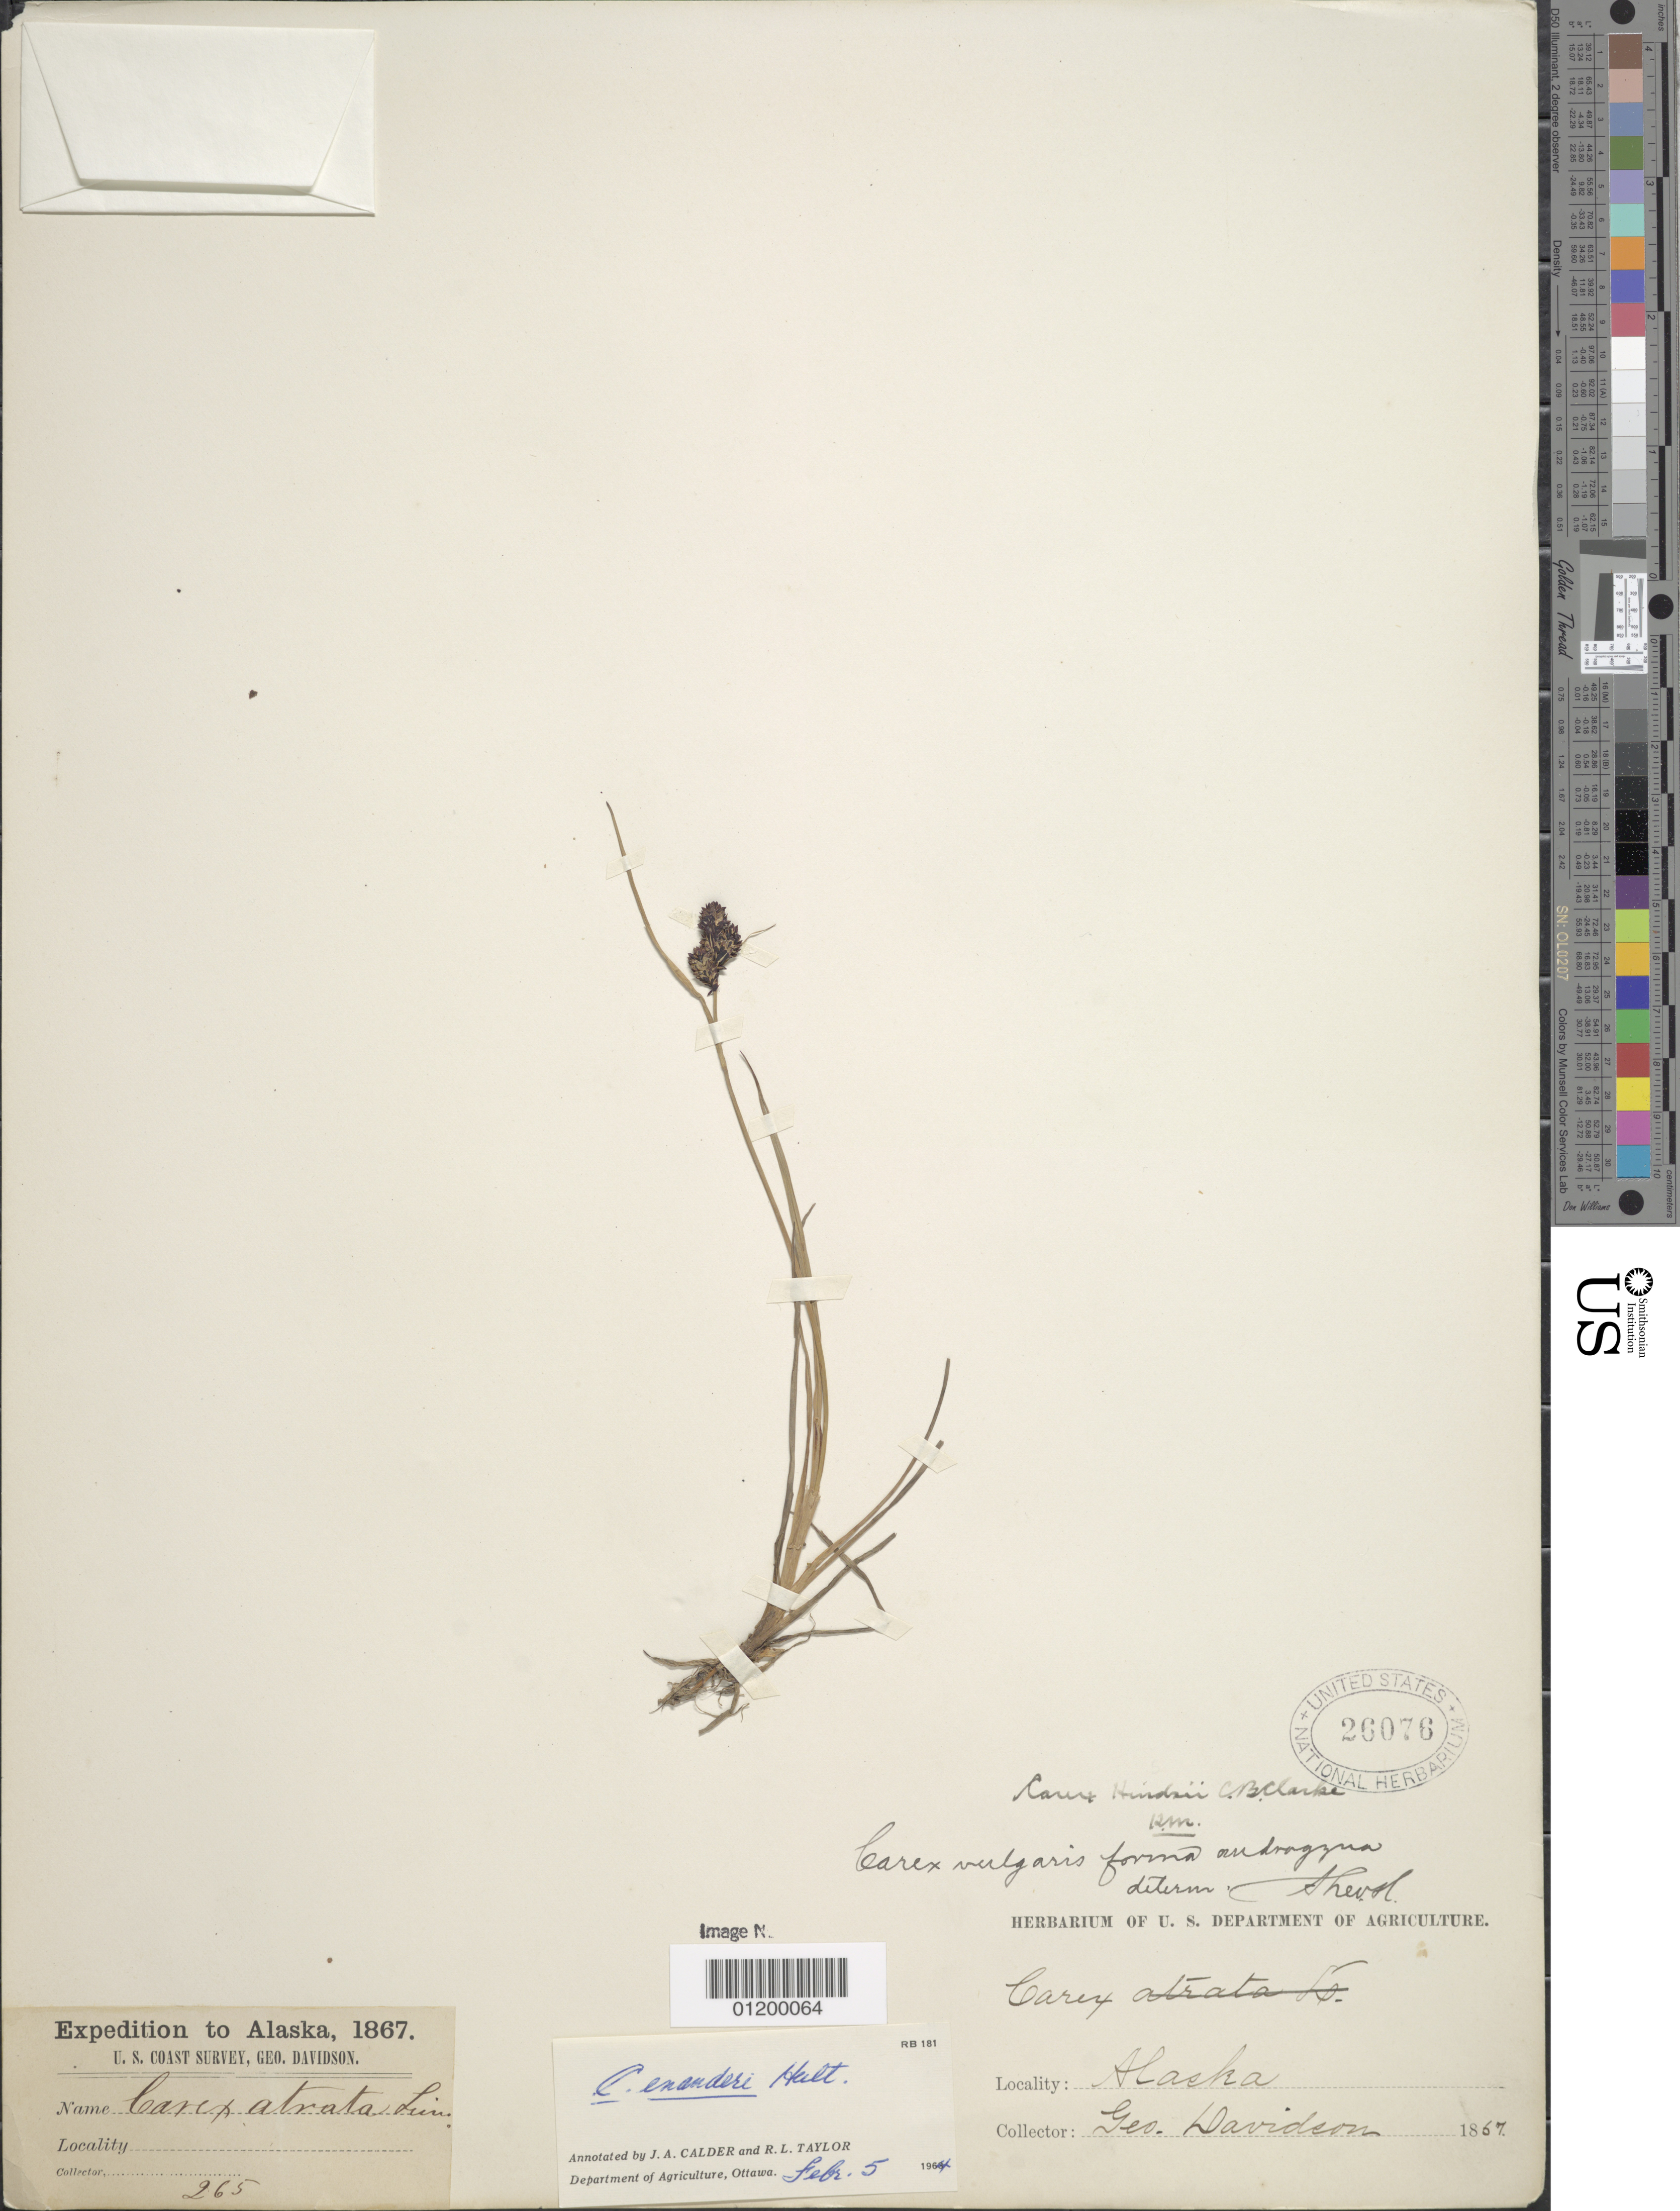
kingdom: Plantae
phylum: Tracheophyta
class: Liliopsida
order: Poales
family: Cyperaceae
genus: Carex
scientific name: Carex enanderi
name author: Hultén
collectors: G. Davidson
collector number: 265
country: United States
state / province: Alaska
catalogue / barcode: US 26076